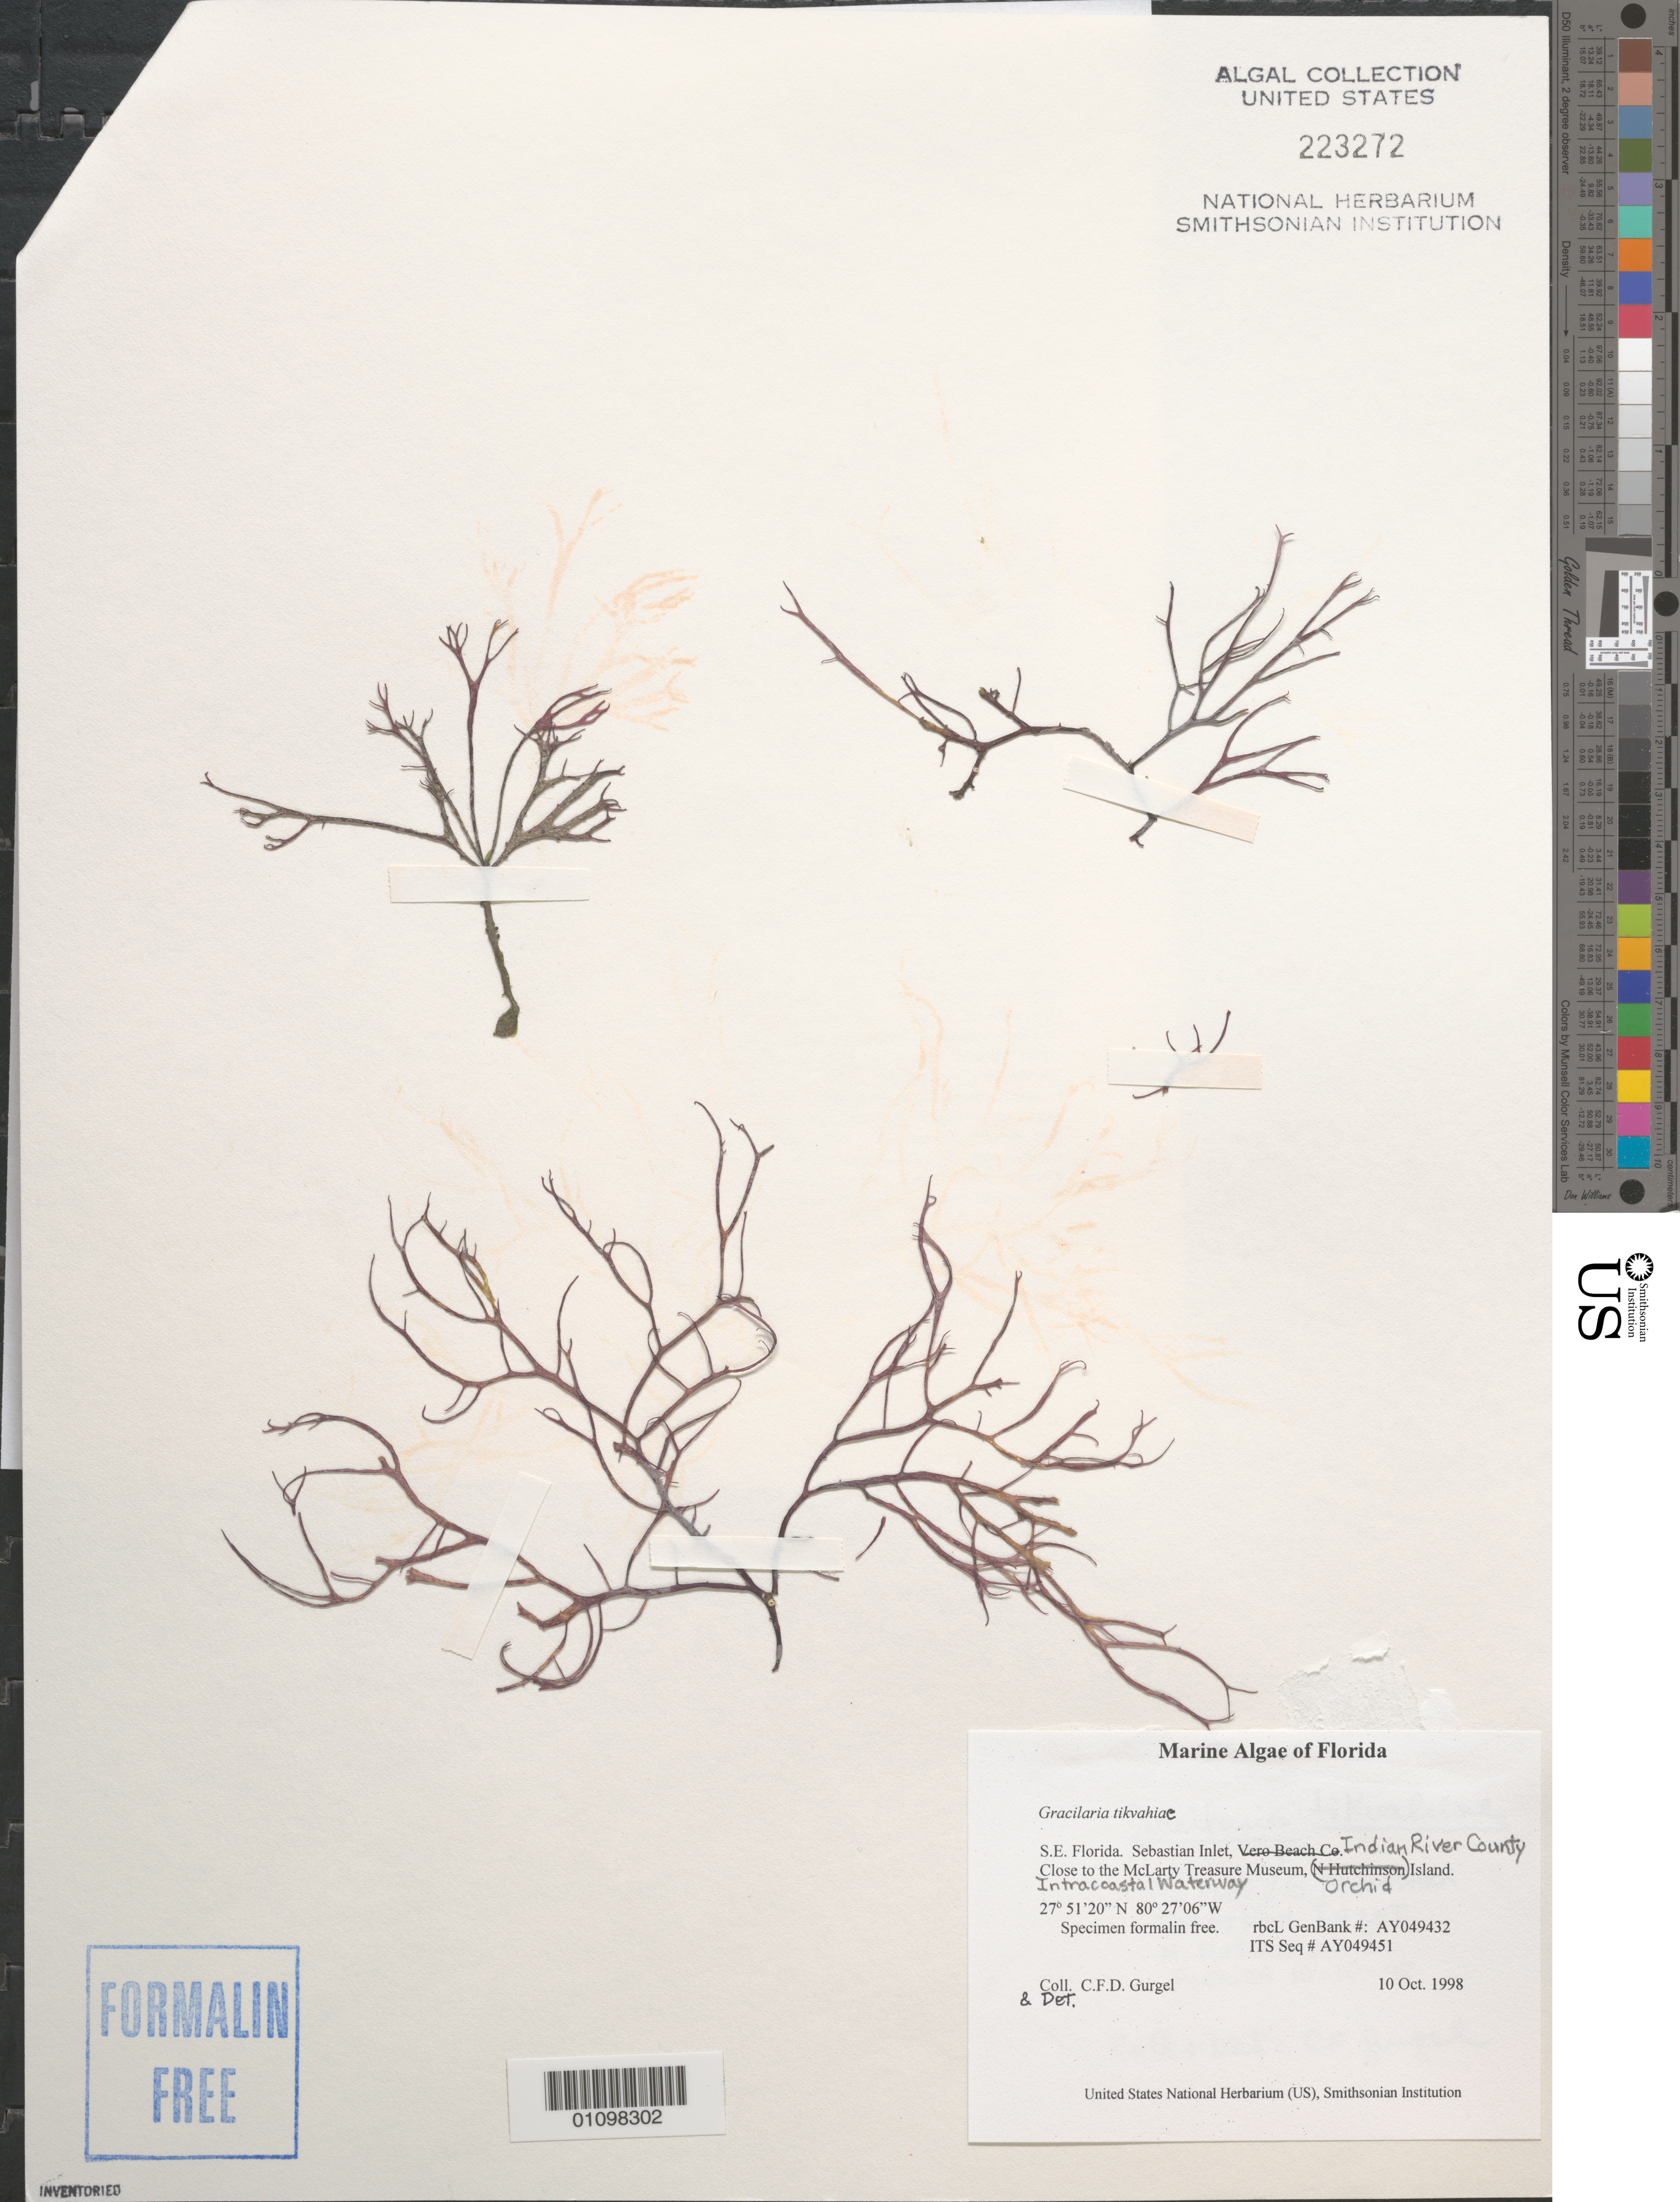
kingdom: Plantae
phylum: Rhodophyta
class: Florideophyceae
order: Gracilariales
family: Gracilariaceae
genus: Gracilaria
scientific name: Gracilaria tikvahiae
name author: McLachlan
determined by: Gurgel, C. F. D.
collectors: C. Gurgel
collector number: rbcL GenBank AY049432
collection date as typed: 10 Oct 1998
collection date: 1998-10-10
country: United States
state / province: Florida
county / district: Indian River County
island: Orchid Island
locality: Sebastian Inlet, Intracoastal Waterway (I.C.W.), close to the McLarty Treasure Museum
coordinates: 27 51'20"N, 80 27'06"W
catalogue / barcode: US 223272